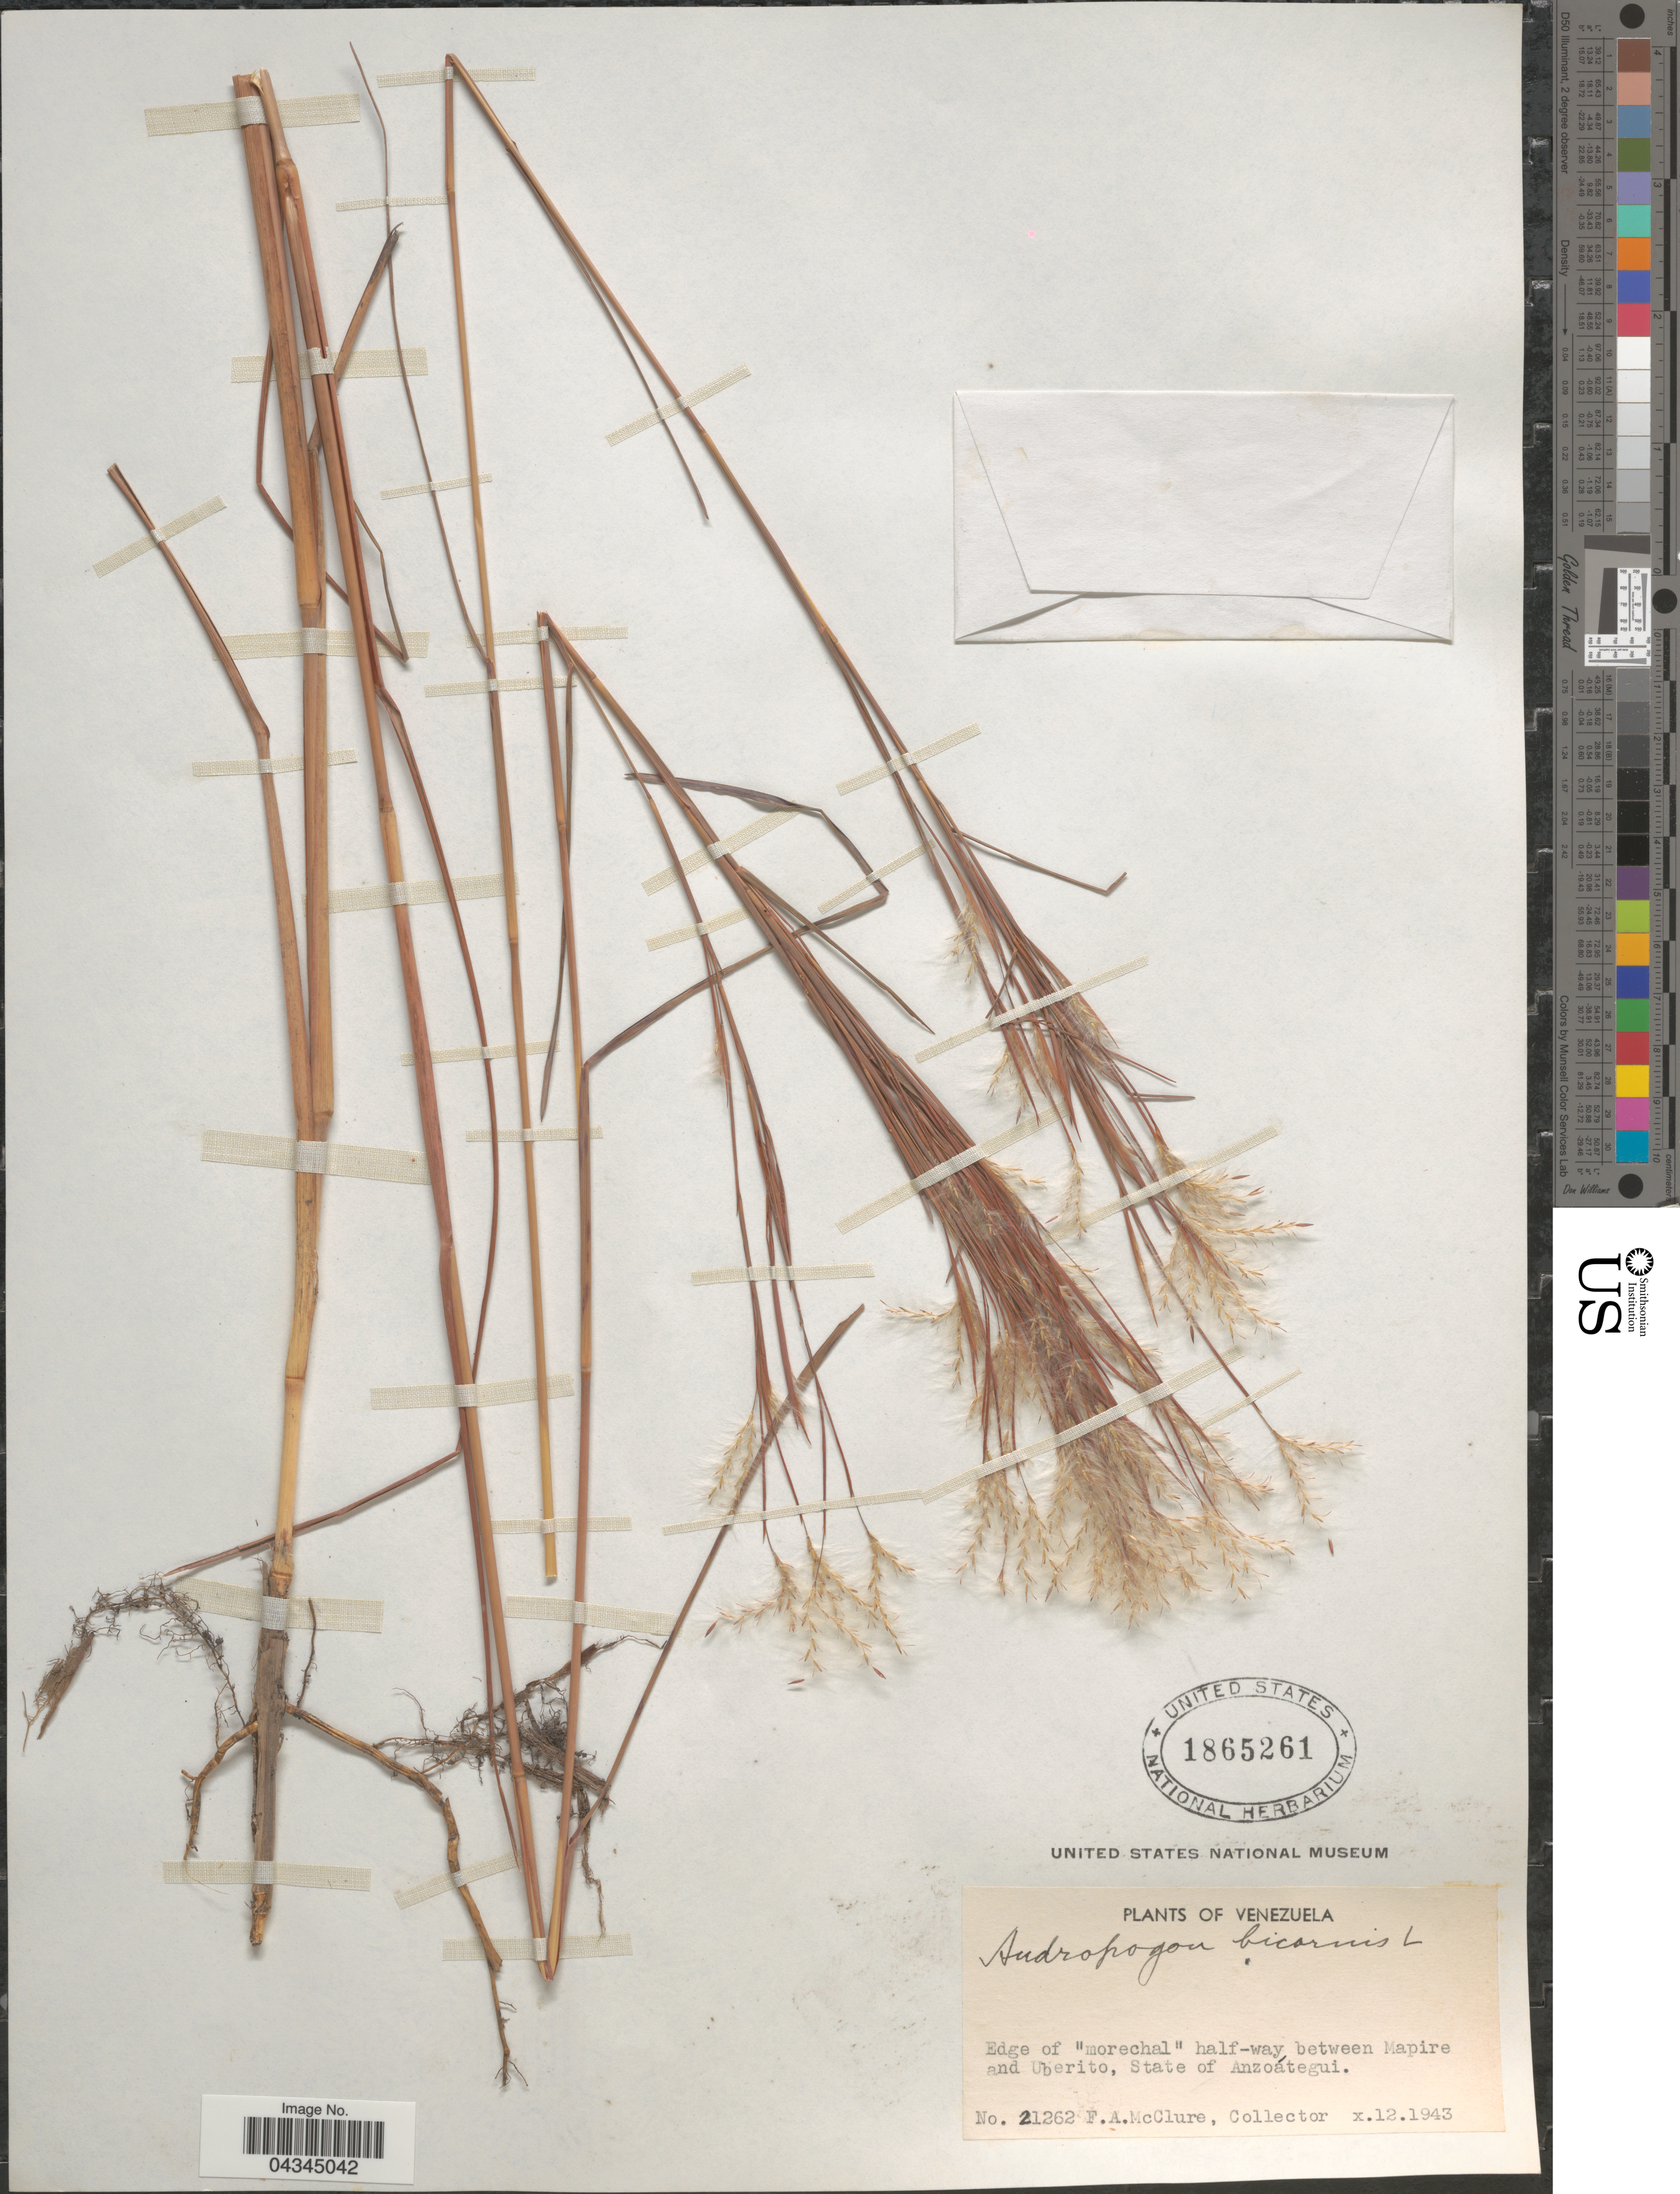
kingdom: Plantae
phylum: Tracheophyta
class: Liliopsida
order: Poales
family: Poaceae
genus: Andropogon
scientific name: Andropogon bicornis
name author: L.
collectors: F. A. McClure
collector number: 21262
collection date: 1943-10-12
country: Venezuela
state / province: Anzoategui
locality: Edge of "morechal" half-way between Mapire and Uberito.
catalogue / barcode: US 1865261